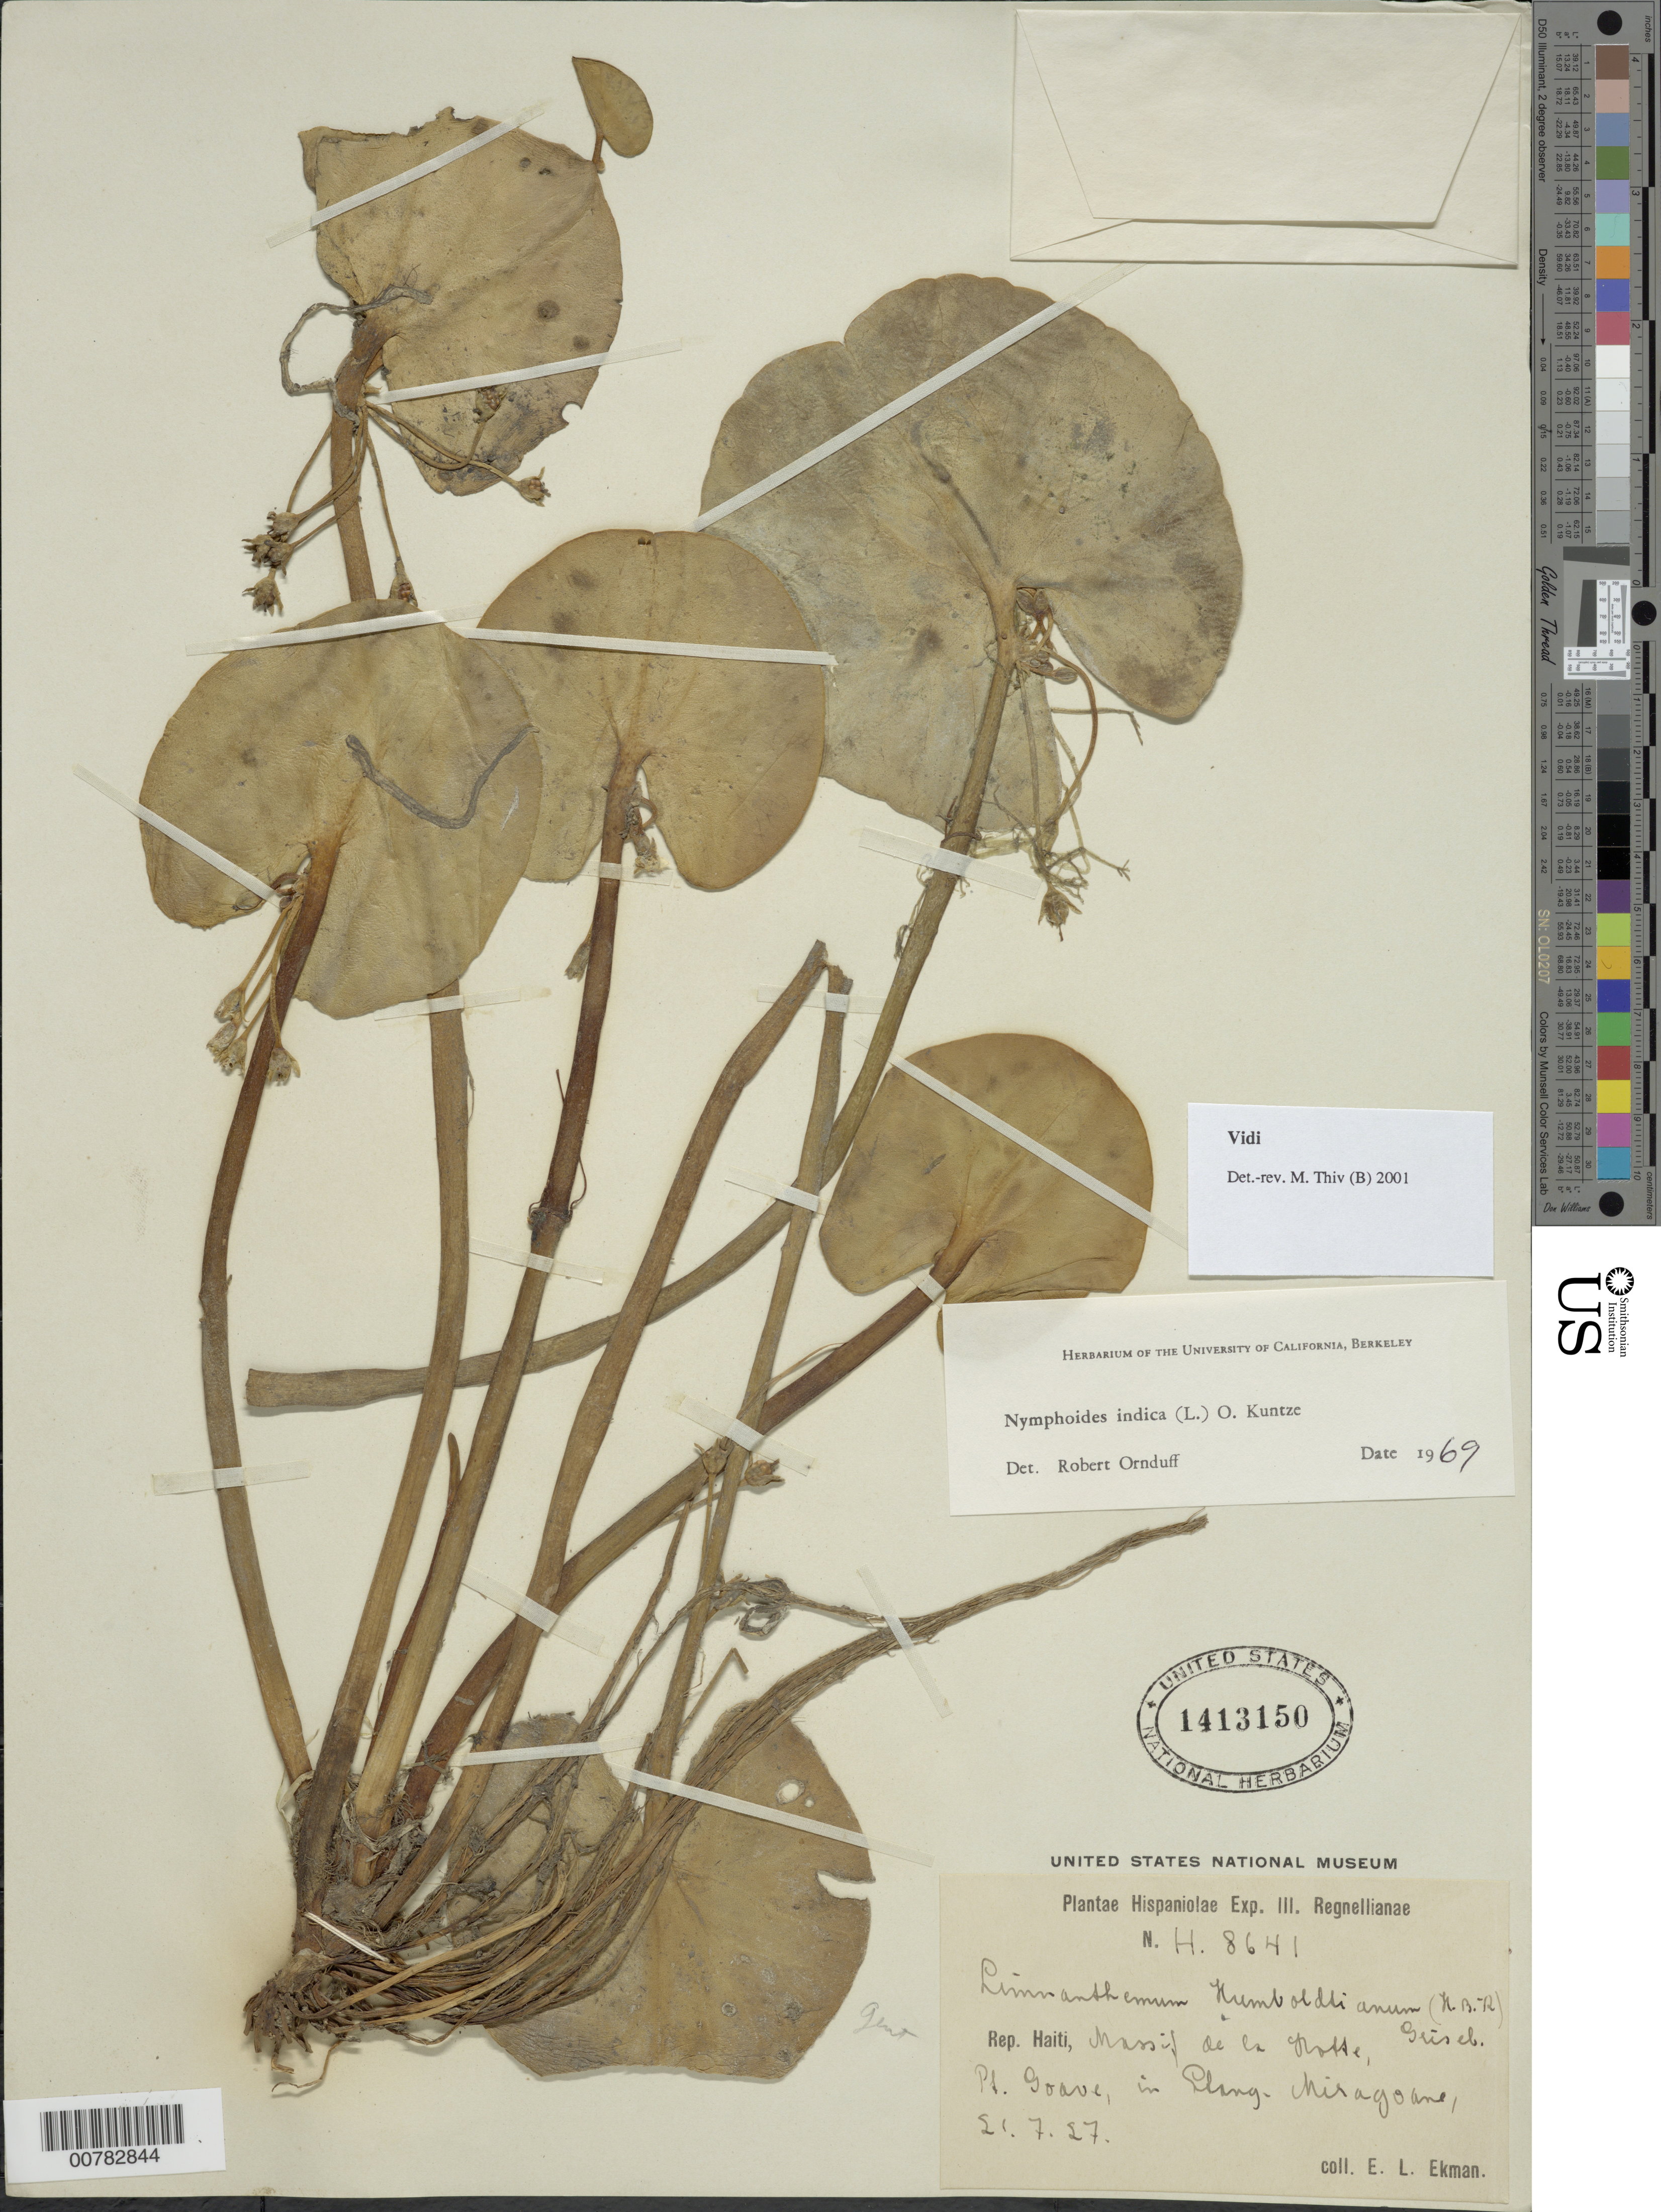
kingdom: Plantae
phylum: Tracheophyta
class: Magnoliopsida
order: Asterales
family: Menyanthaceae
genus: Nymphoides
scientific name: Nymphoides indica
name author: (L.) Kuntze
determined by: Ornduff, R.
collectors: E. L. Ekman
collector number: H 8641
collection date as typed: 21 Jul 1927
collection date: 1927-07-21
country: Haiti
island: Hispaniola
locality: Massif de la Hotte, Pt. Goave, in Etang-Miragoane.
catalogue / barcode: US 1413150